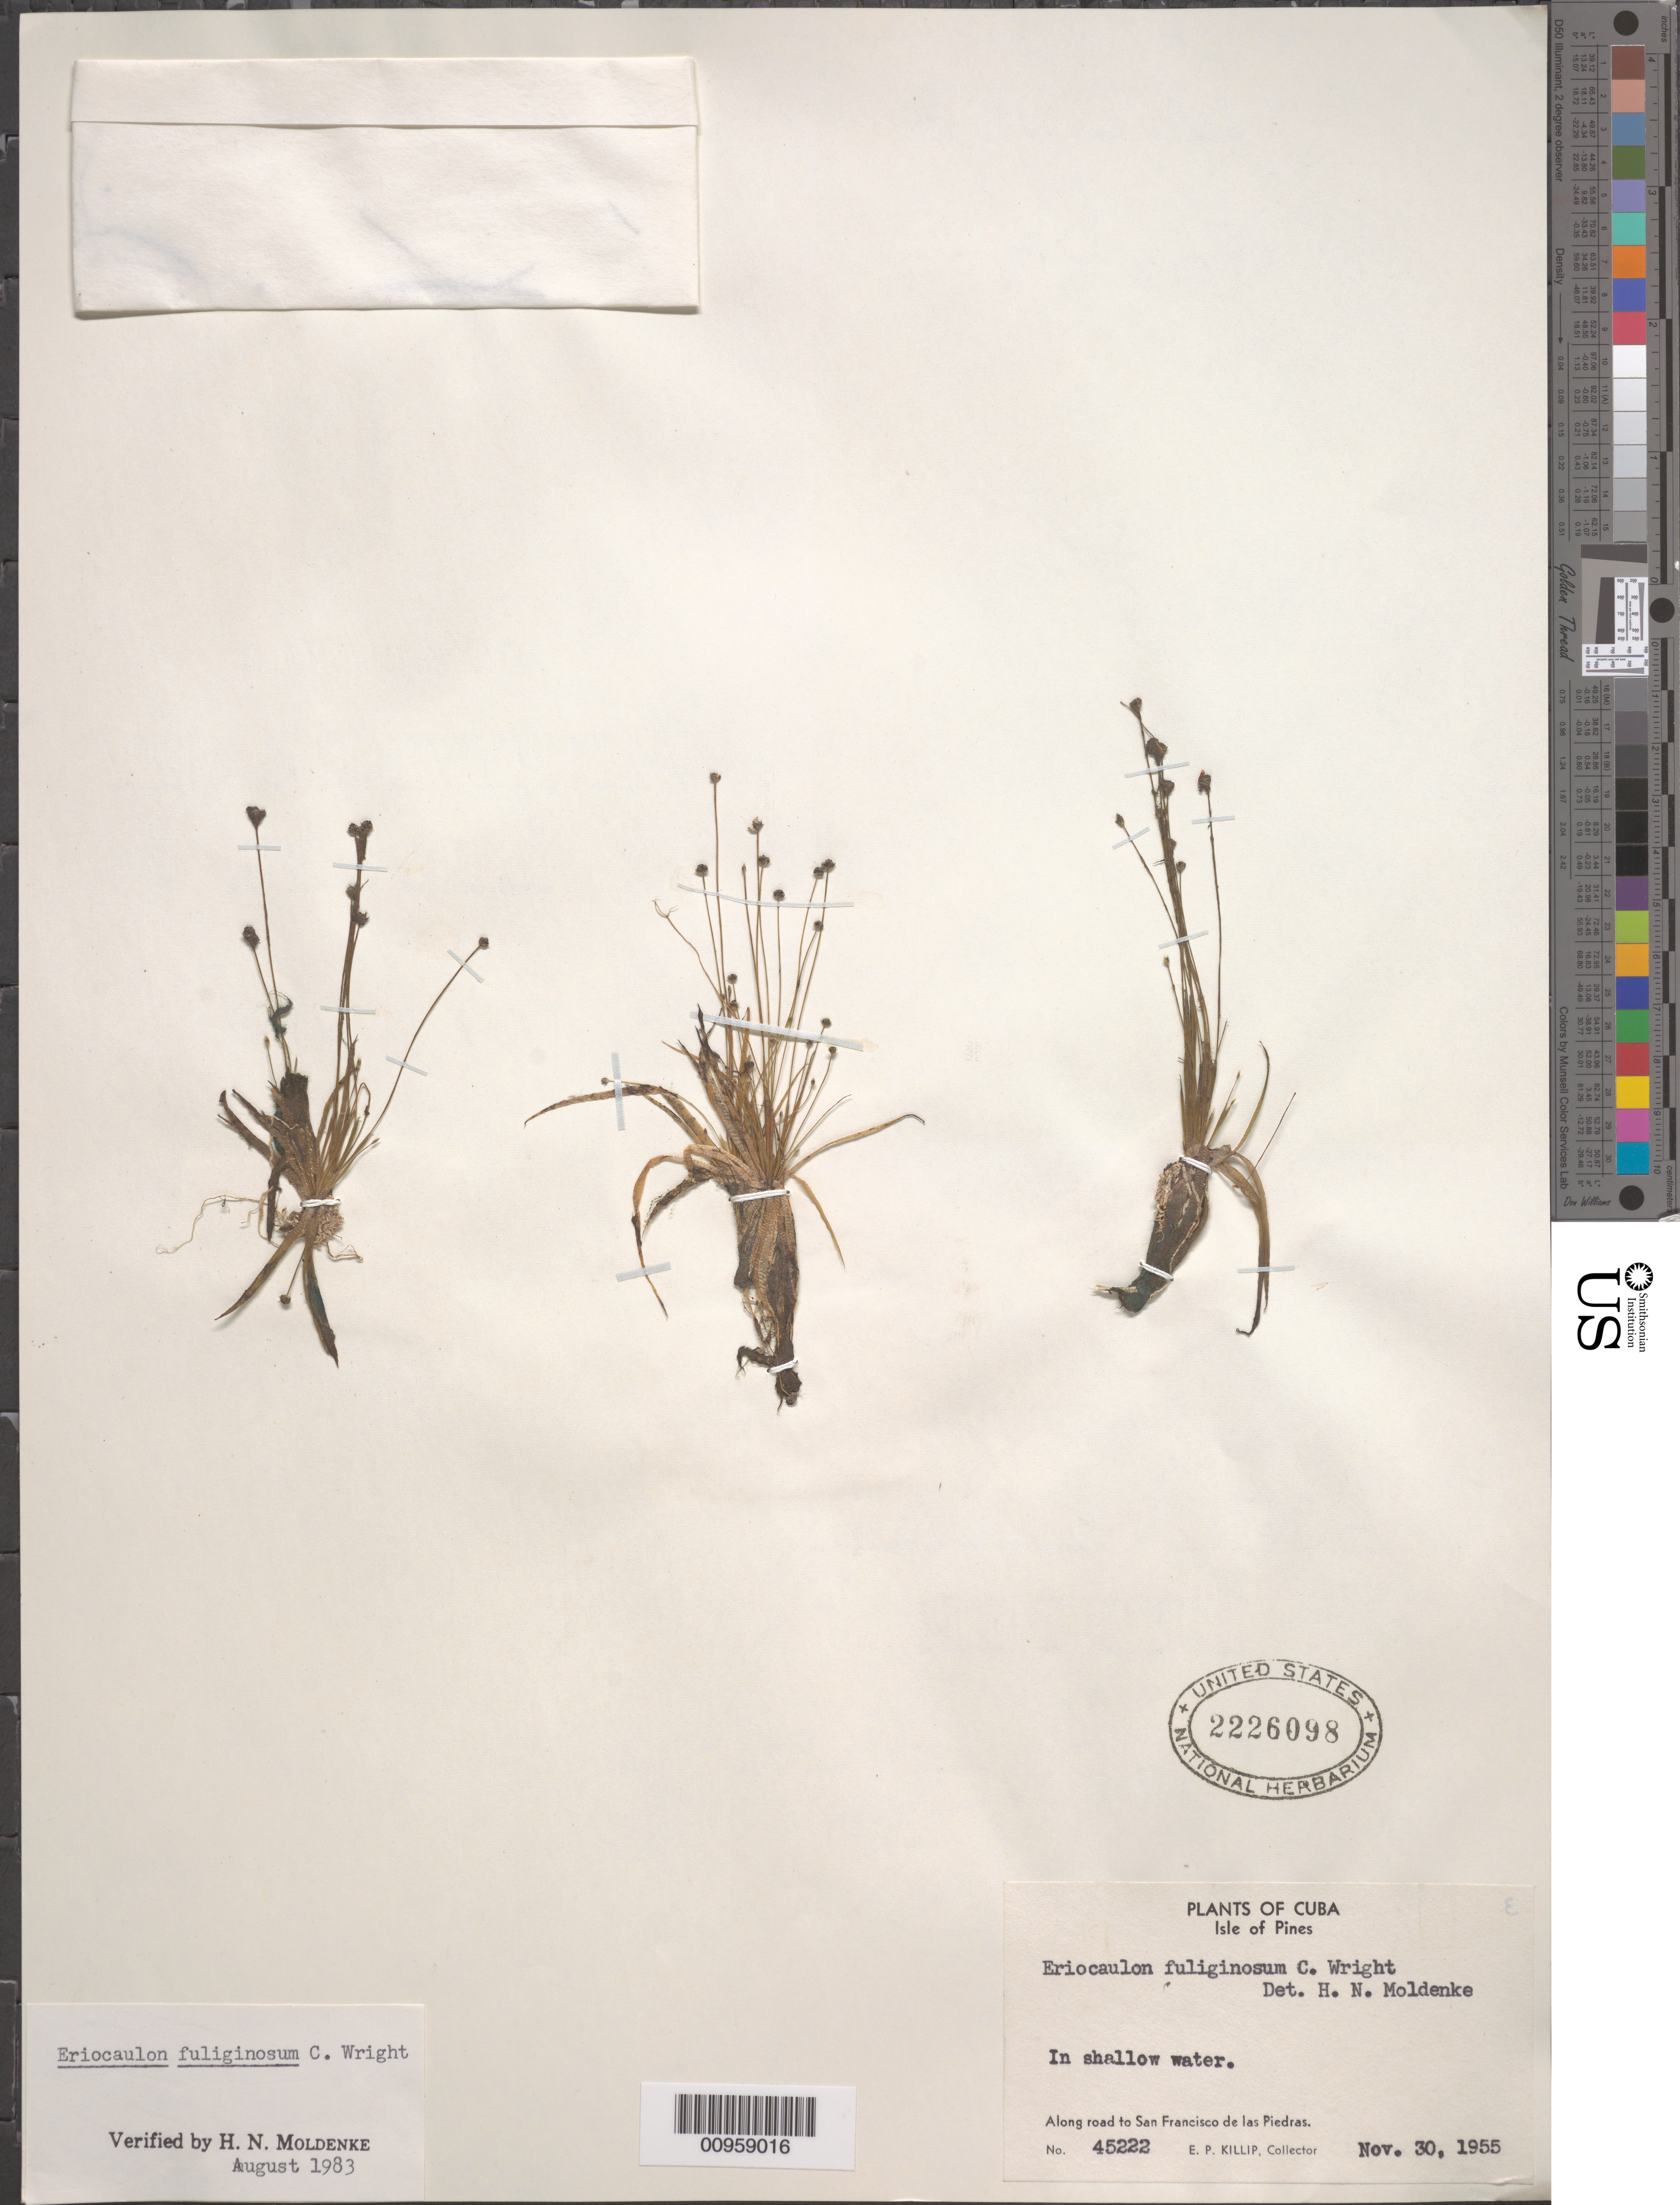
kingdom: Plantae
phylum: Tracheophyta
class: Liliopsida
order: Poales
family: Eriocaulaceae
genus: Eriocaulon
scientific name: Eriocaulon fuliginosum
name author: C. Wright ex Griseb.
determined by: Moldenke, H. N.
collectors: E. P. Killip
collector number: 45222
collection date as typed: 30 Nov 1955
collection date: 1955-11-30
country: Cuba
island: Isla de la Juventud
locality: Isle of Pines, Along road to San Francisco de las Piedras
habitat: In shallow water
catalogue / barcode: US 2226098